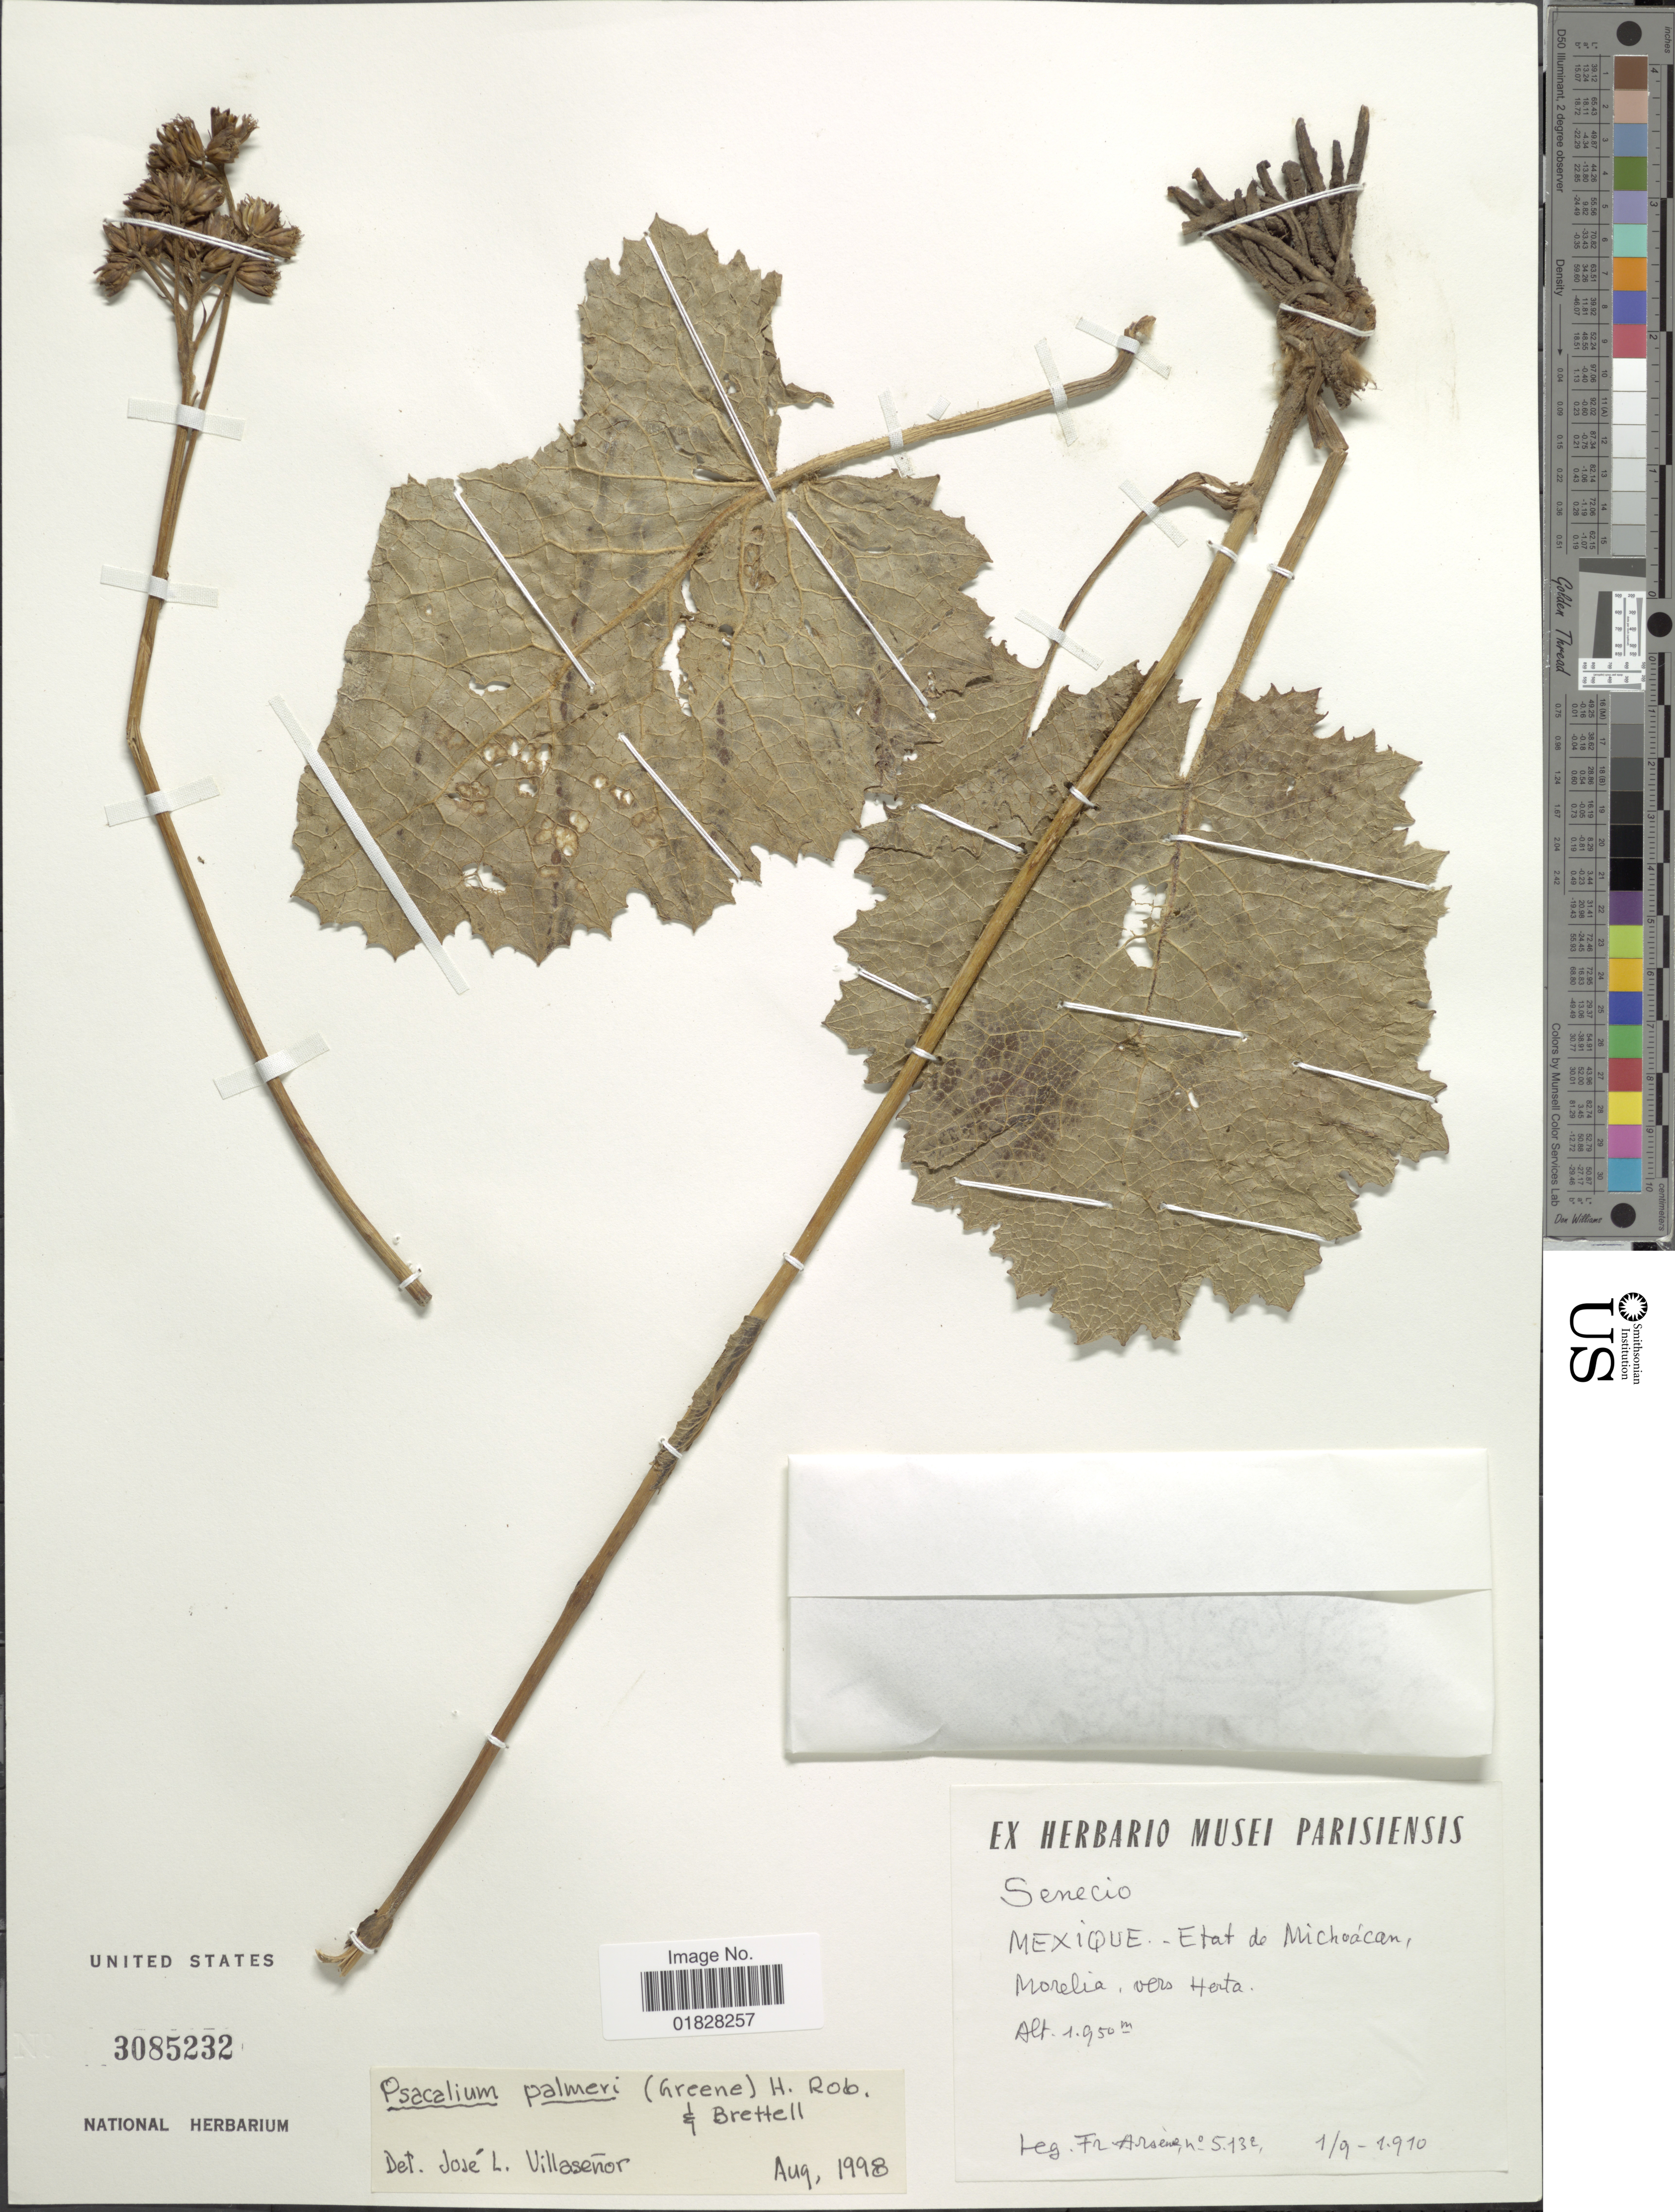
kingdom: Plantae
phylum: Tracheophyta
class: Magnoliopsida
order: Asterales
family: Asteraceae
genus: Psacalium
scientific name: Psacalium palmeri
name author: (Greene) H. Rob. & Brettell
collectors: F. Arsène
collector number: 5132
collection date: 1910-09-01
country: Mexico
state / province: Michoacán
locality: Mexique - Etat de Michoacán, Morelia, vers Huerta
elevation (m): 1950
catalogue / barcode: US 3085232